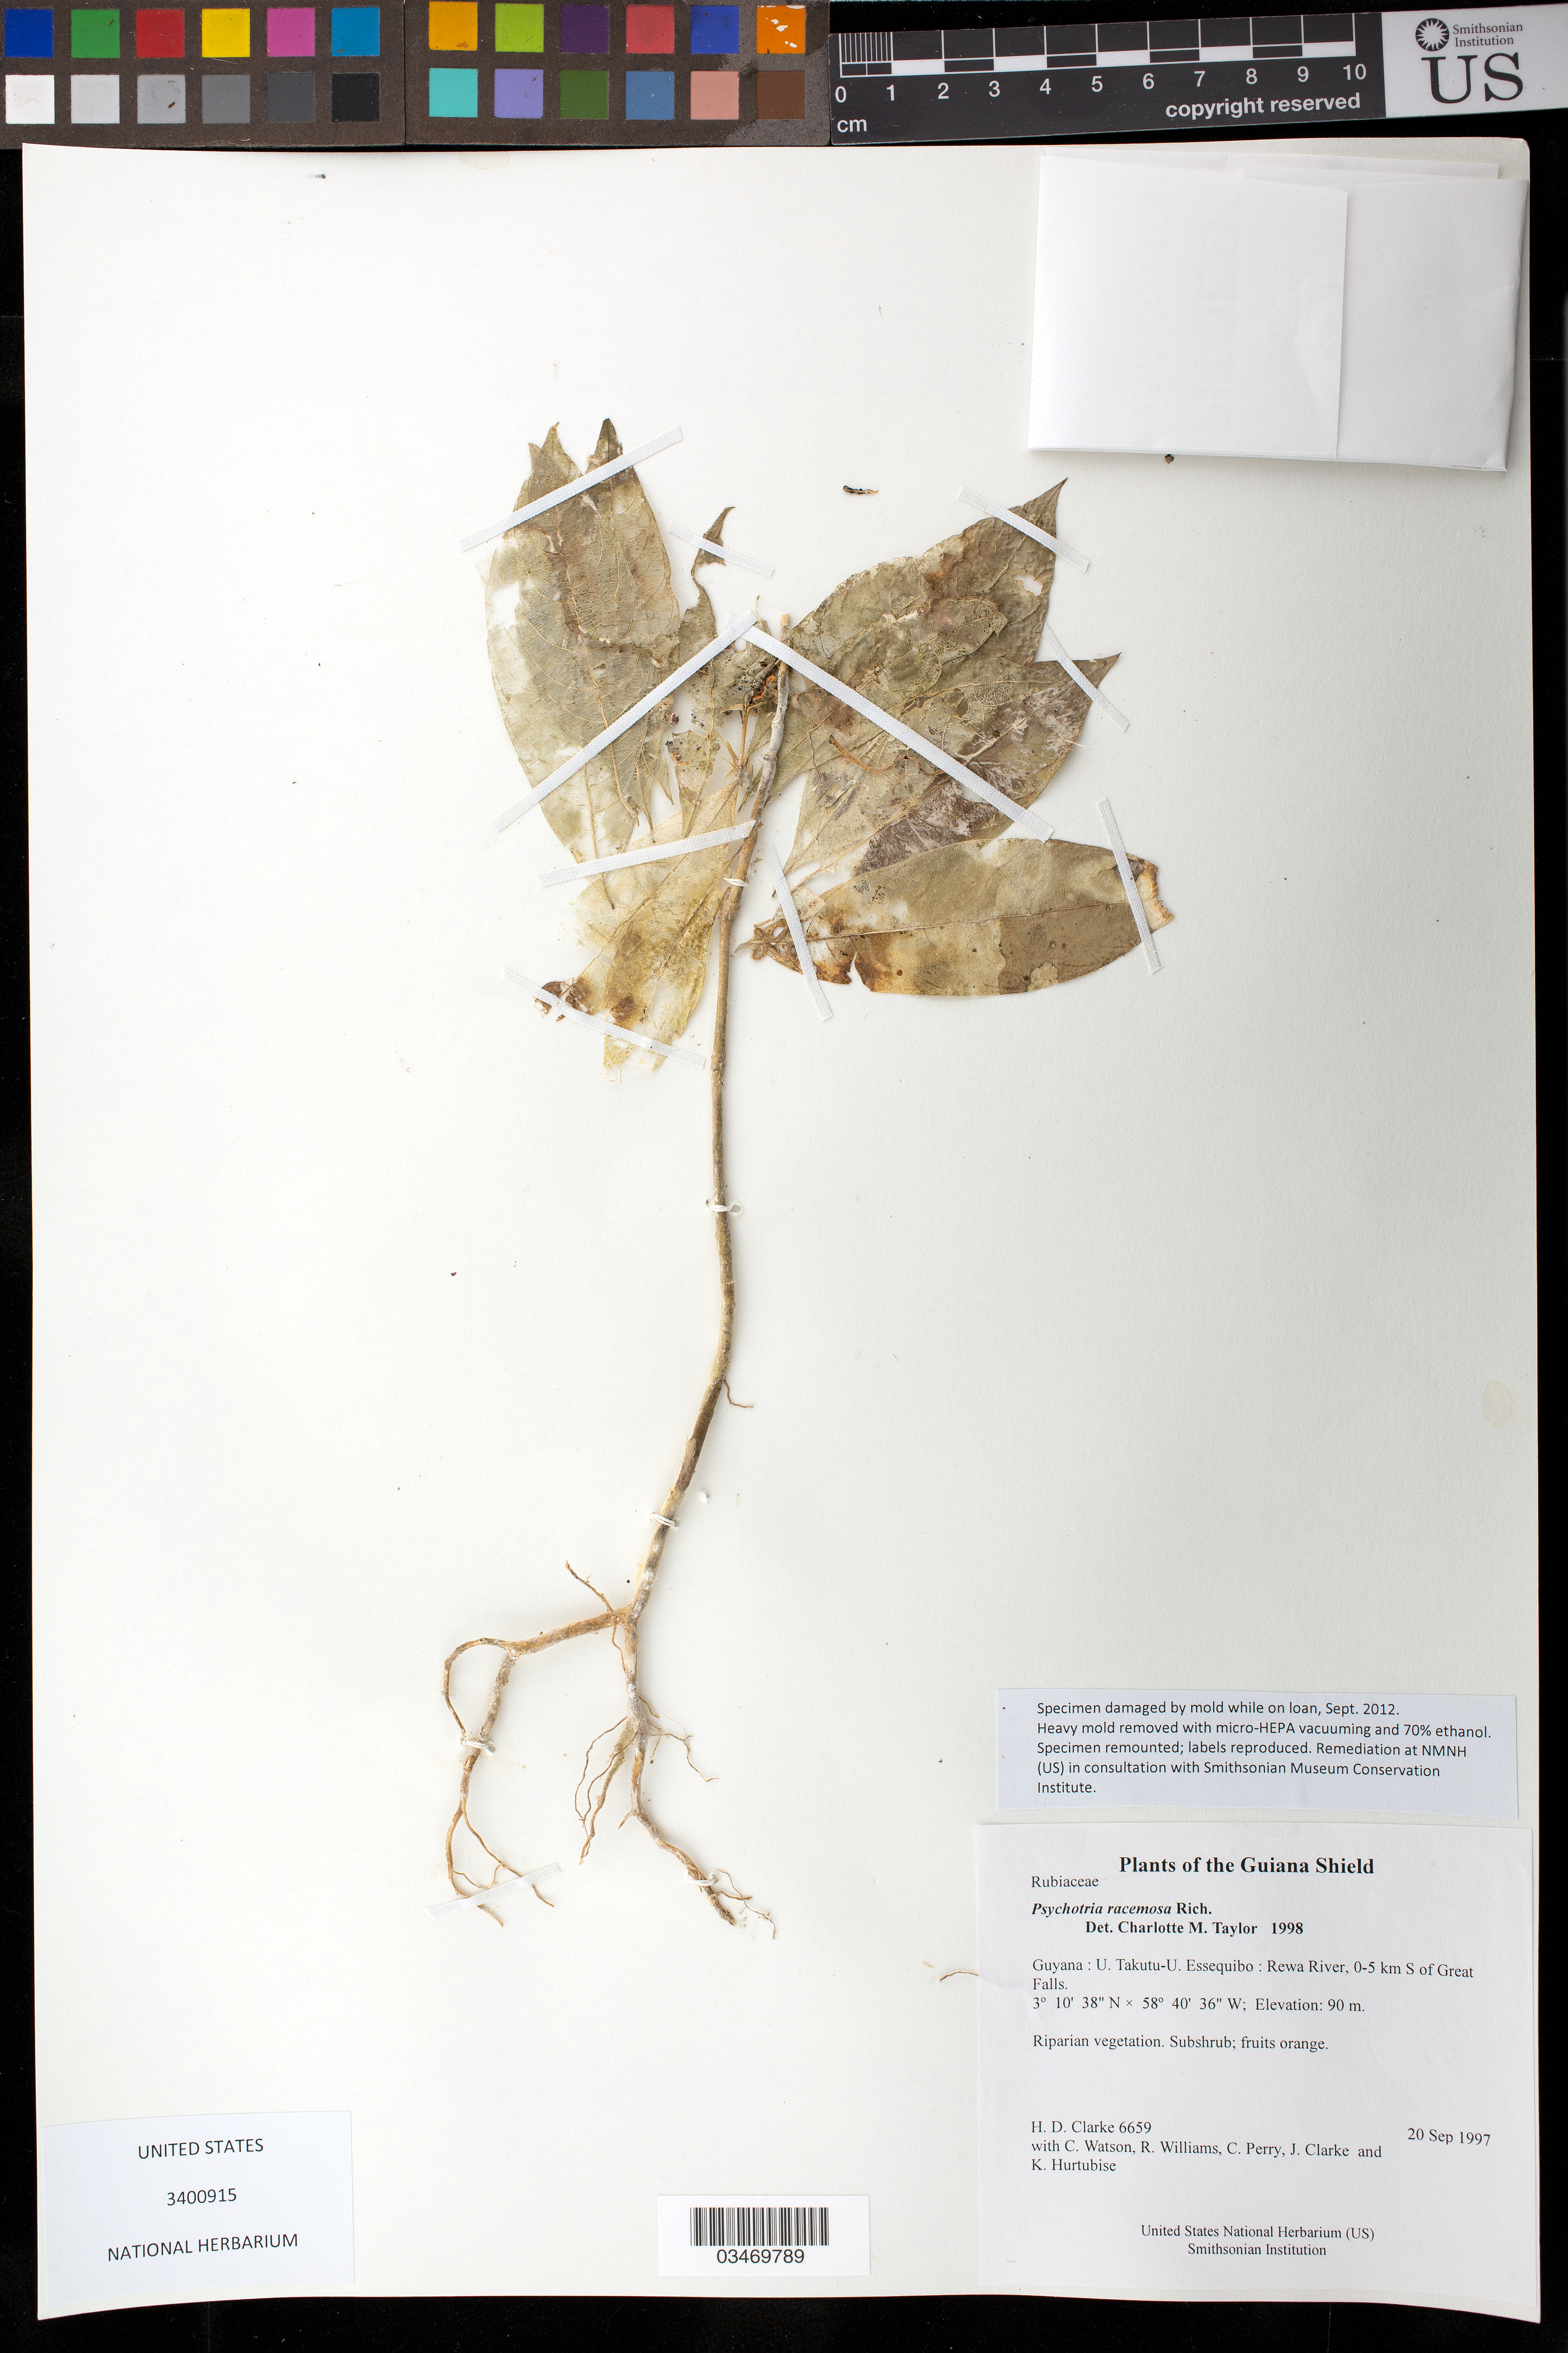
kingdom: Plantae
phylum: Tracheophyta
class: Magnoliopsida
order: Gentianales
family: Rubiaceae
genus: Psychotria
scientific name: Psychotria racemosa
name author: Rich.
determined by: Taylor, Charlotte M.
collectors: H. D. Clarke, C. Watson, R. Williams, C. Perry, J. Clarke & K. Hurtubise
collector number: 6659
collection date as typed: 20 September 1997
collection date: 1997-09-20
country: Guyana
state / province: U. Takutu-U. Essequibo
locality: Rewa River, 0-5 km S of Great Falls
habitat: Riparian vegetation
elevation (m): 90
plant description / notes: Distribution: Specimen damaged by mold while on loan, Sept. 2012. Heavy mold removed with micro-HEPA vacuuming and 70% ethanol. Specimen remounted; labels reproduced. Remediation at NMNH (US) in consultation with Smithsonian Museum Conservation Institute.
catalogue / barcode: US 3400915